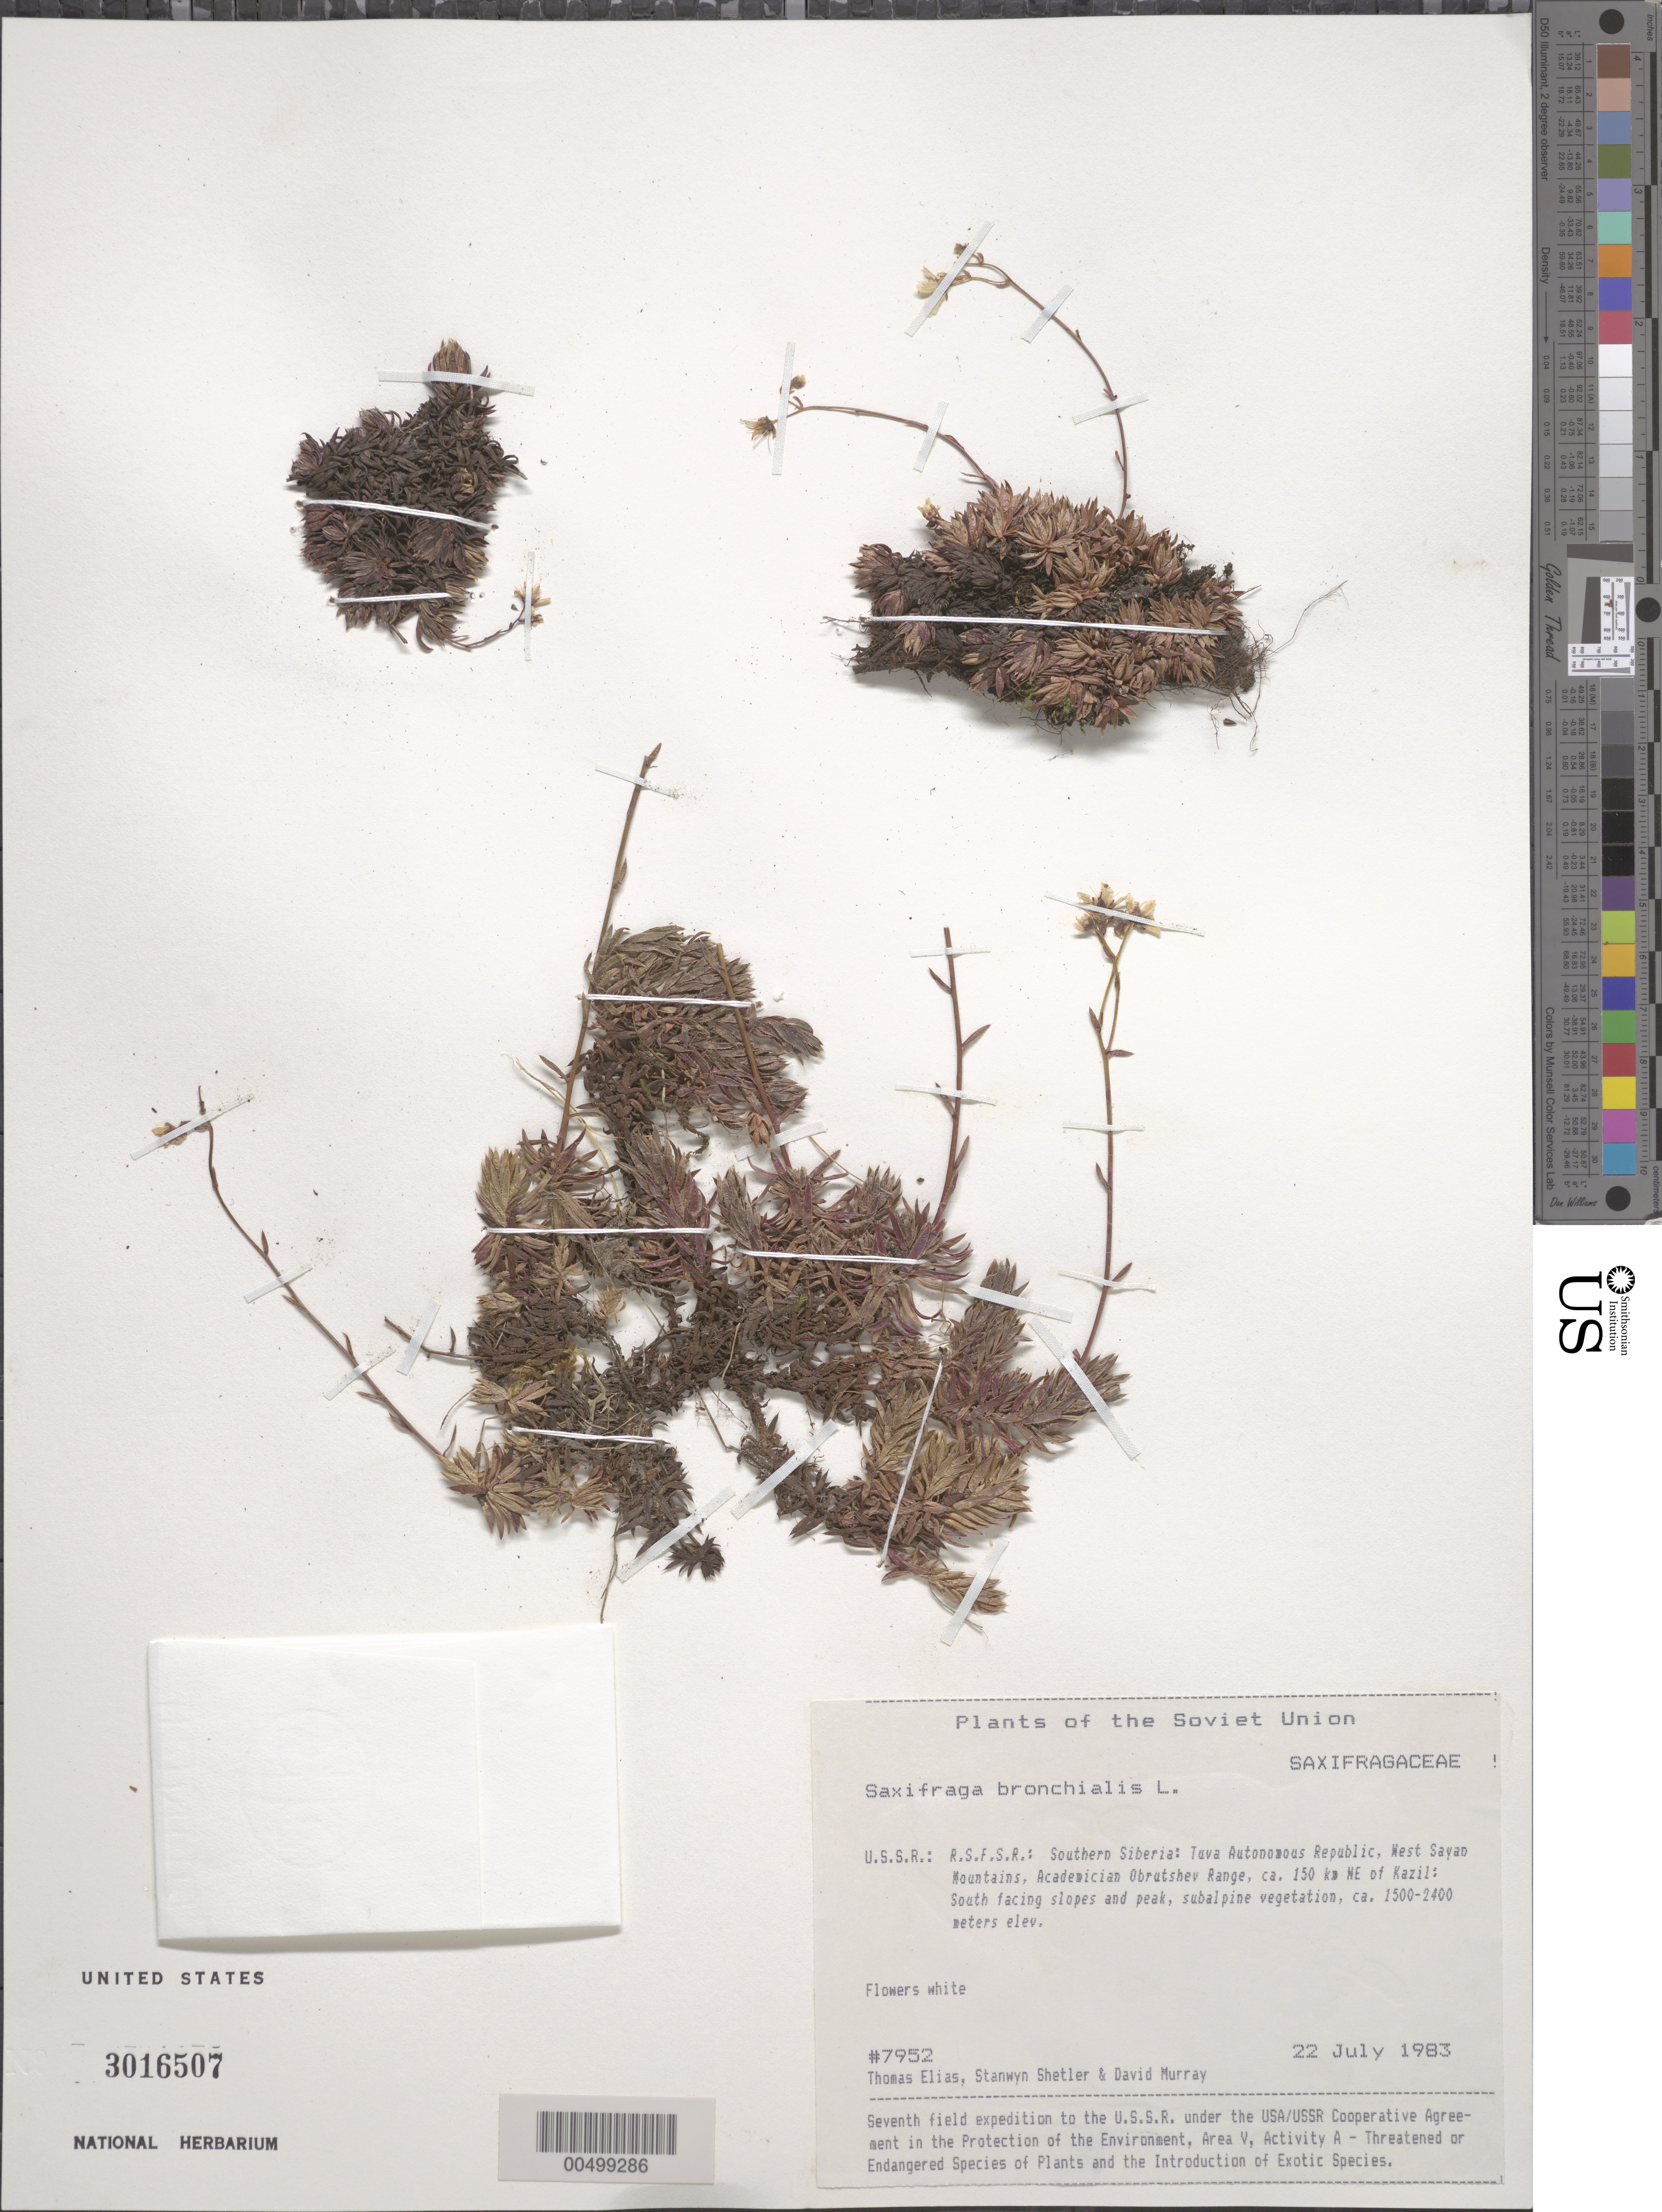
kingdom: Plantae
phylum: Tracheophyta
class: Magnoliopsida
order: Saxifragales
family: Saxifragaceae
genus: Saxifraga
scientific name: Saxifraga bronchialis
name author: L.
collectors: T. Elias, S. Shetler & D. F. Murray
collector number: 7952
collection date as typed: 22 Jul 1983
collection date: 1983-07-22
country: Russian Federation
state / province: Tuva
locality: West Sayan Mountains, Academician Obrutshev Range, ca. 150 km NE of Kazil [Kyzyl]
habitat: south-facing slopes and peak, subalpine vegetation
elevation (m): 1500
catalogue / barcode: US 3016507